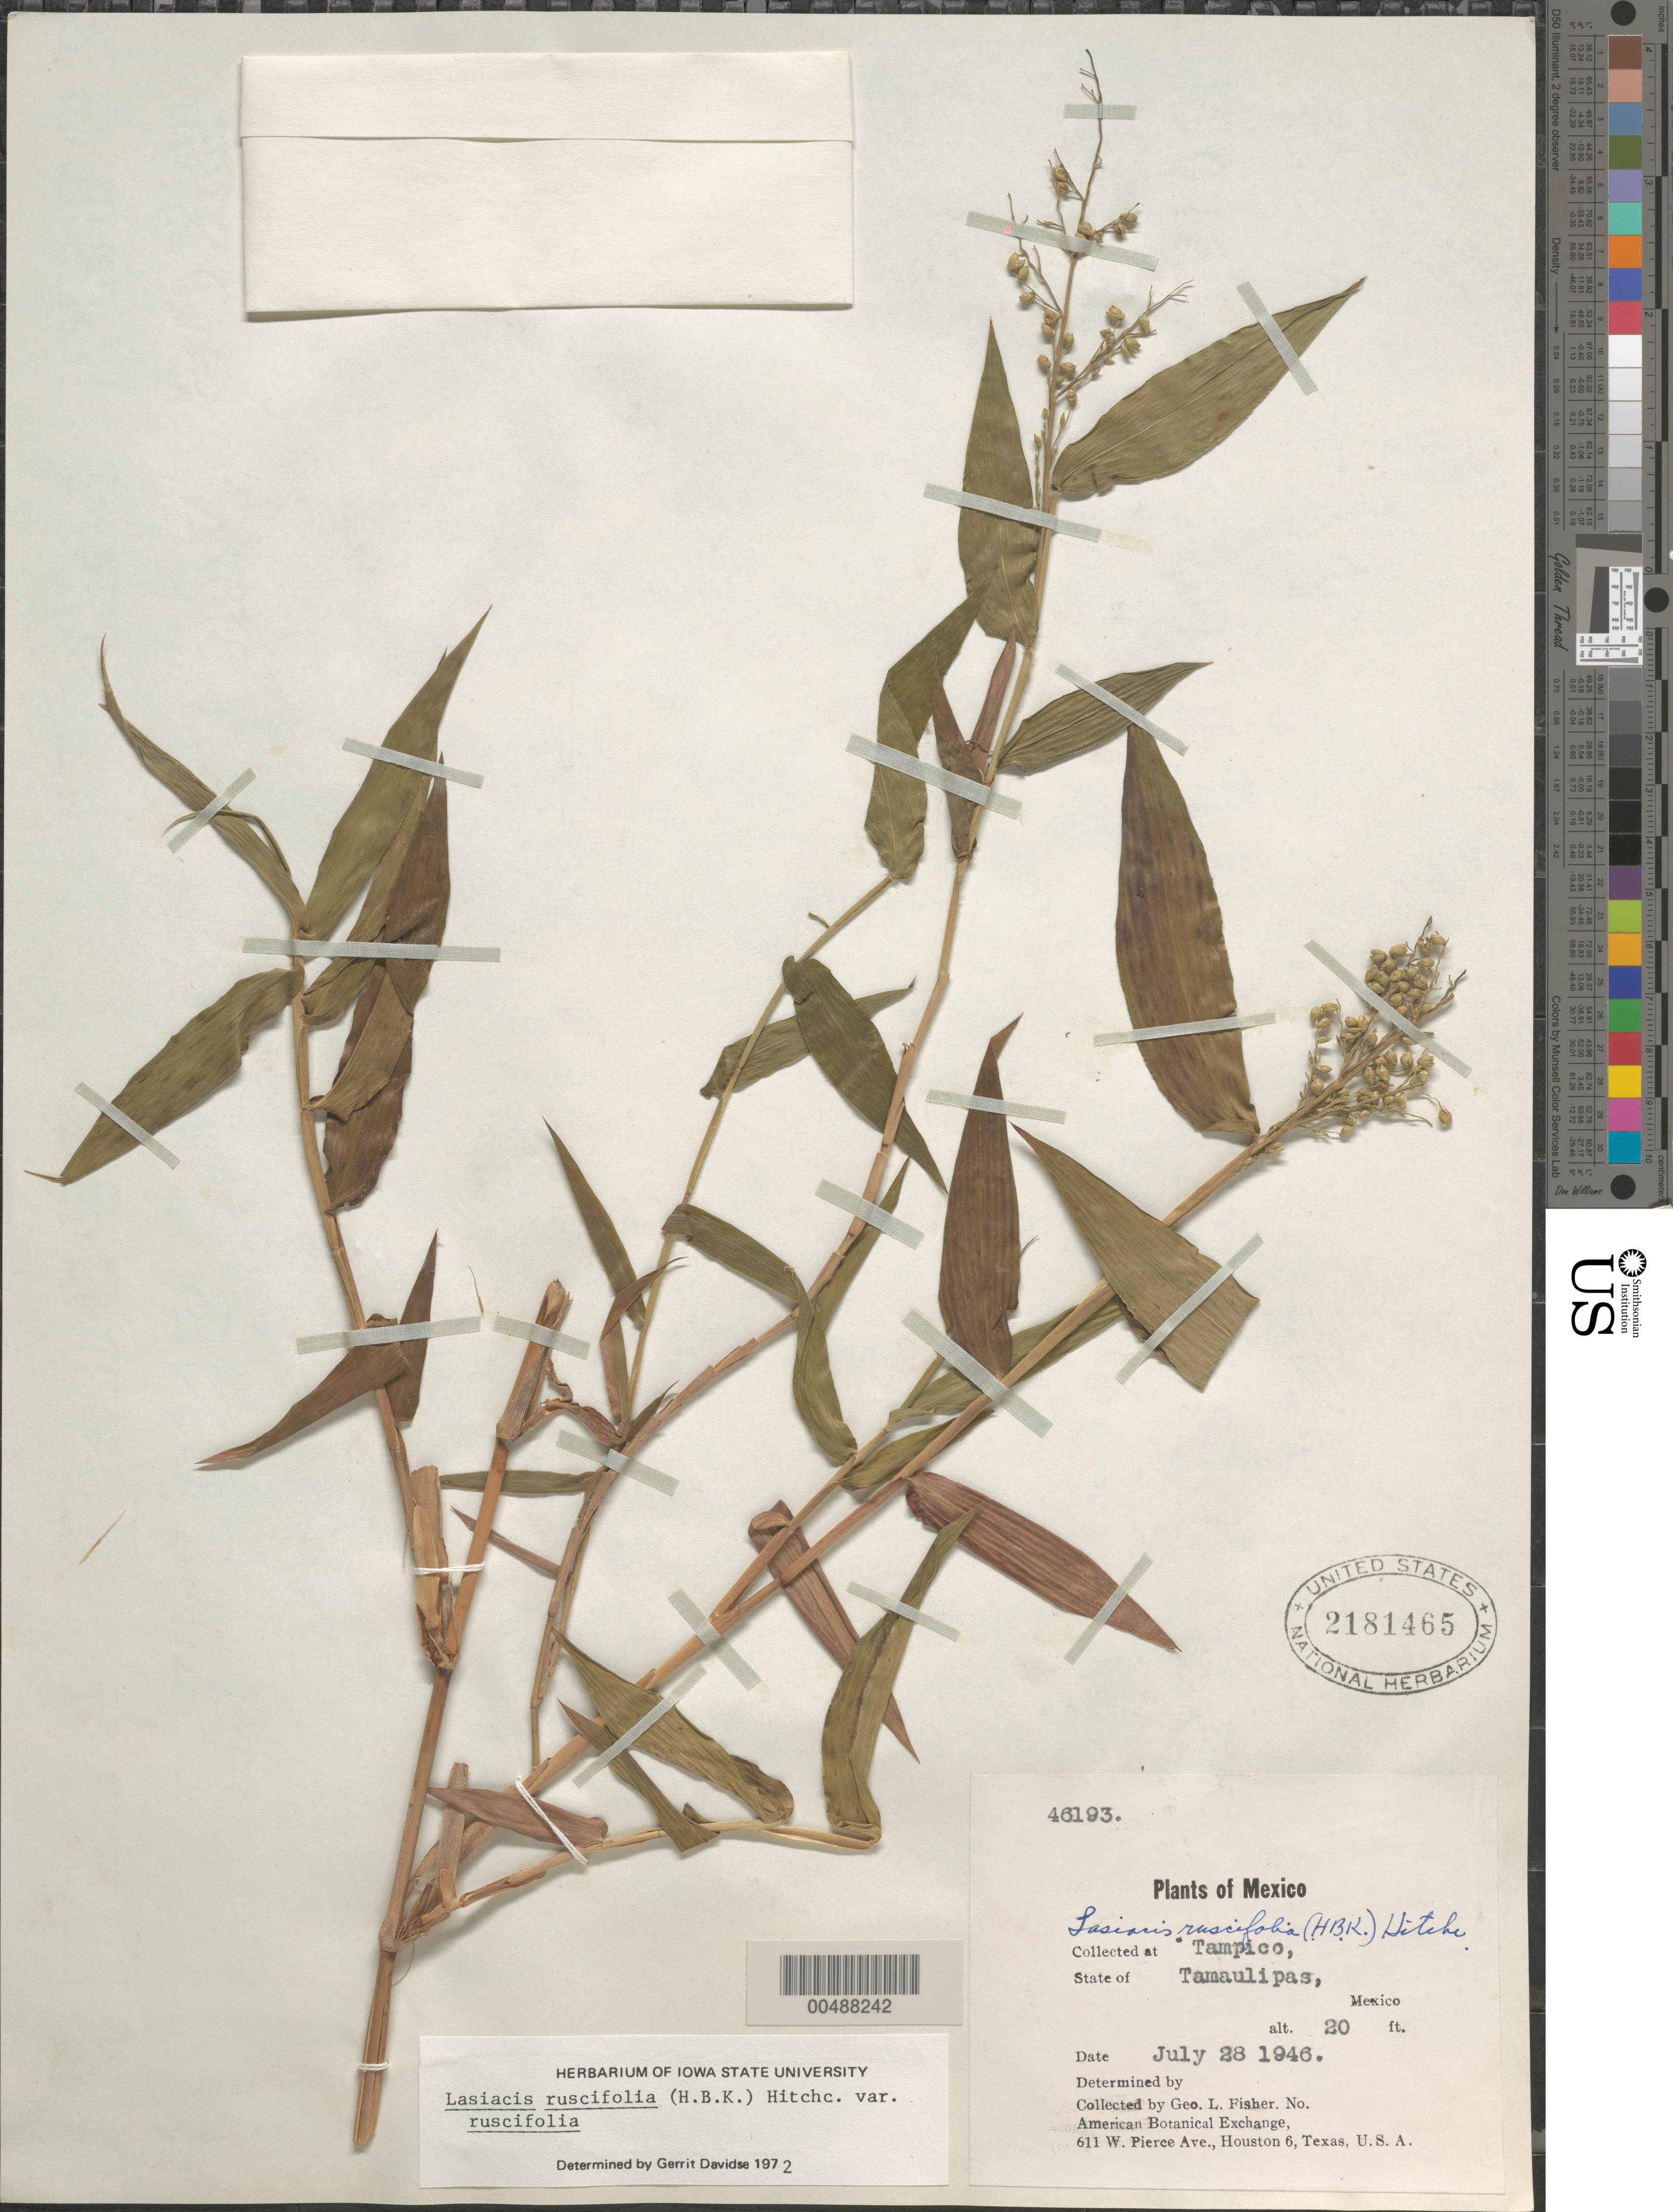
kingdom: Plantae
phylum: Tracheophyta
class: Liliopsida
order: Poales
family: Poaceae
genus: Lasiacis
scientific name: Lasiacis ruscifolia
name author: (Kunth) Hitchc.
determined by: Davidse, Gerrit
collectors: G. L. Fisher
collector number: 46193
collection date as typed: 28 Jul 1946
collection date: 1946-07-28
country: Mexico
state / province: Tamaulipas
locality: Tampico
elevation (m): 6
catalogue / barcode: US 2181465